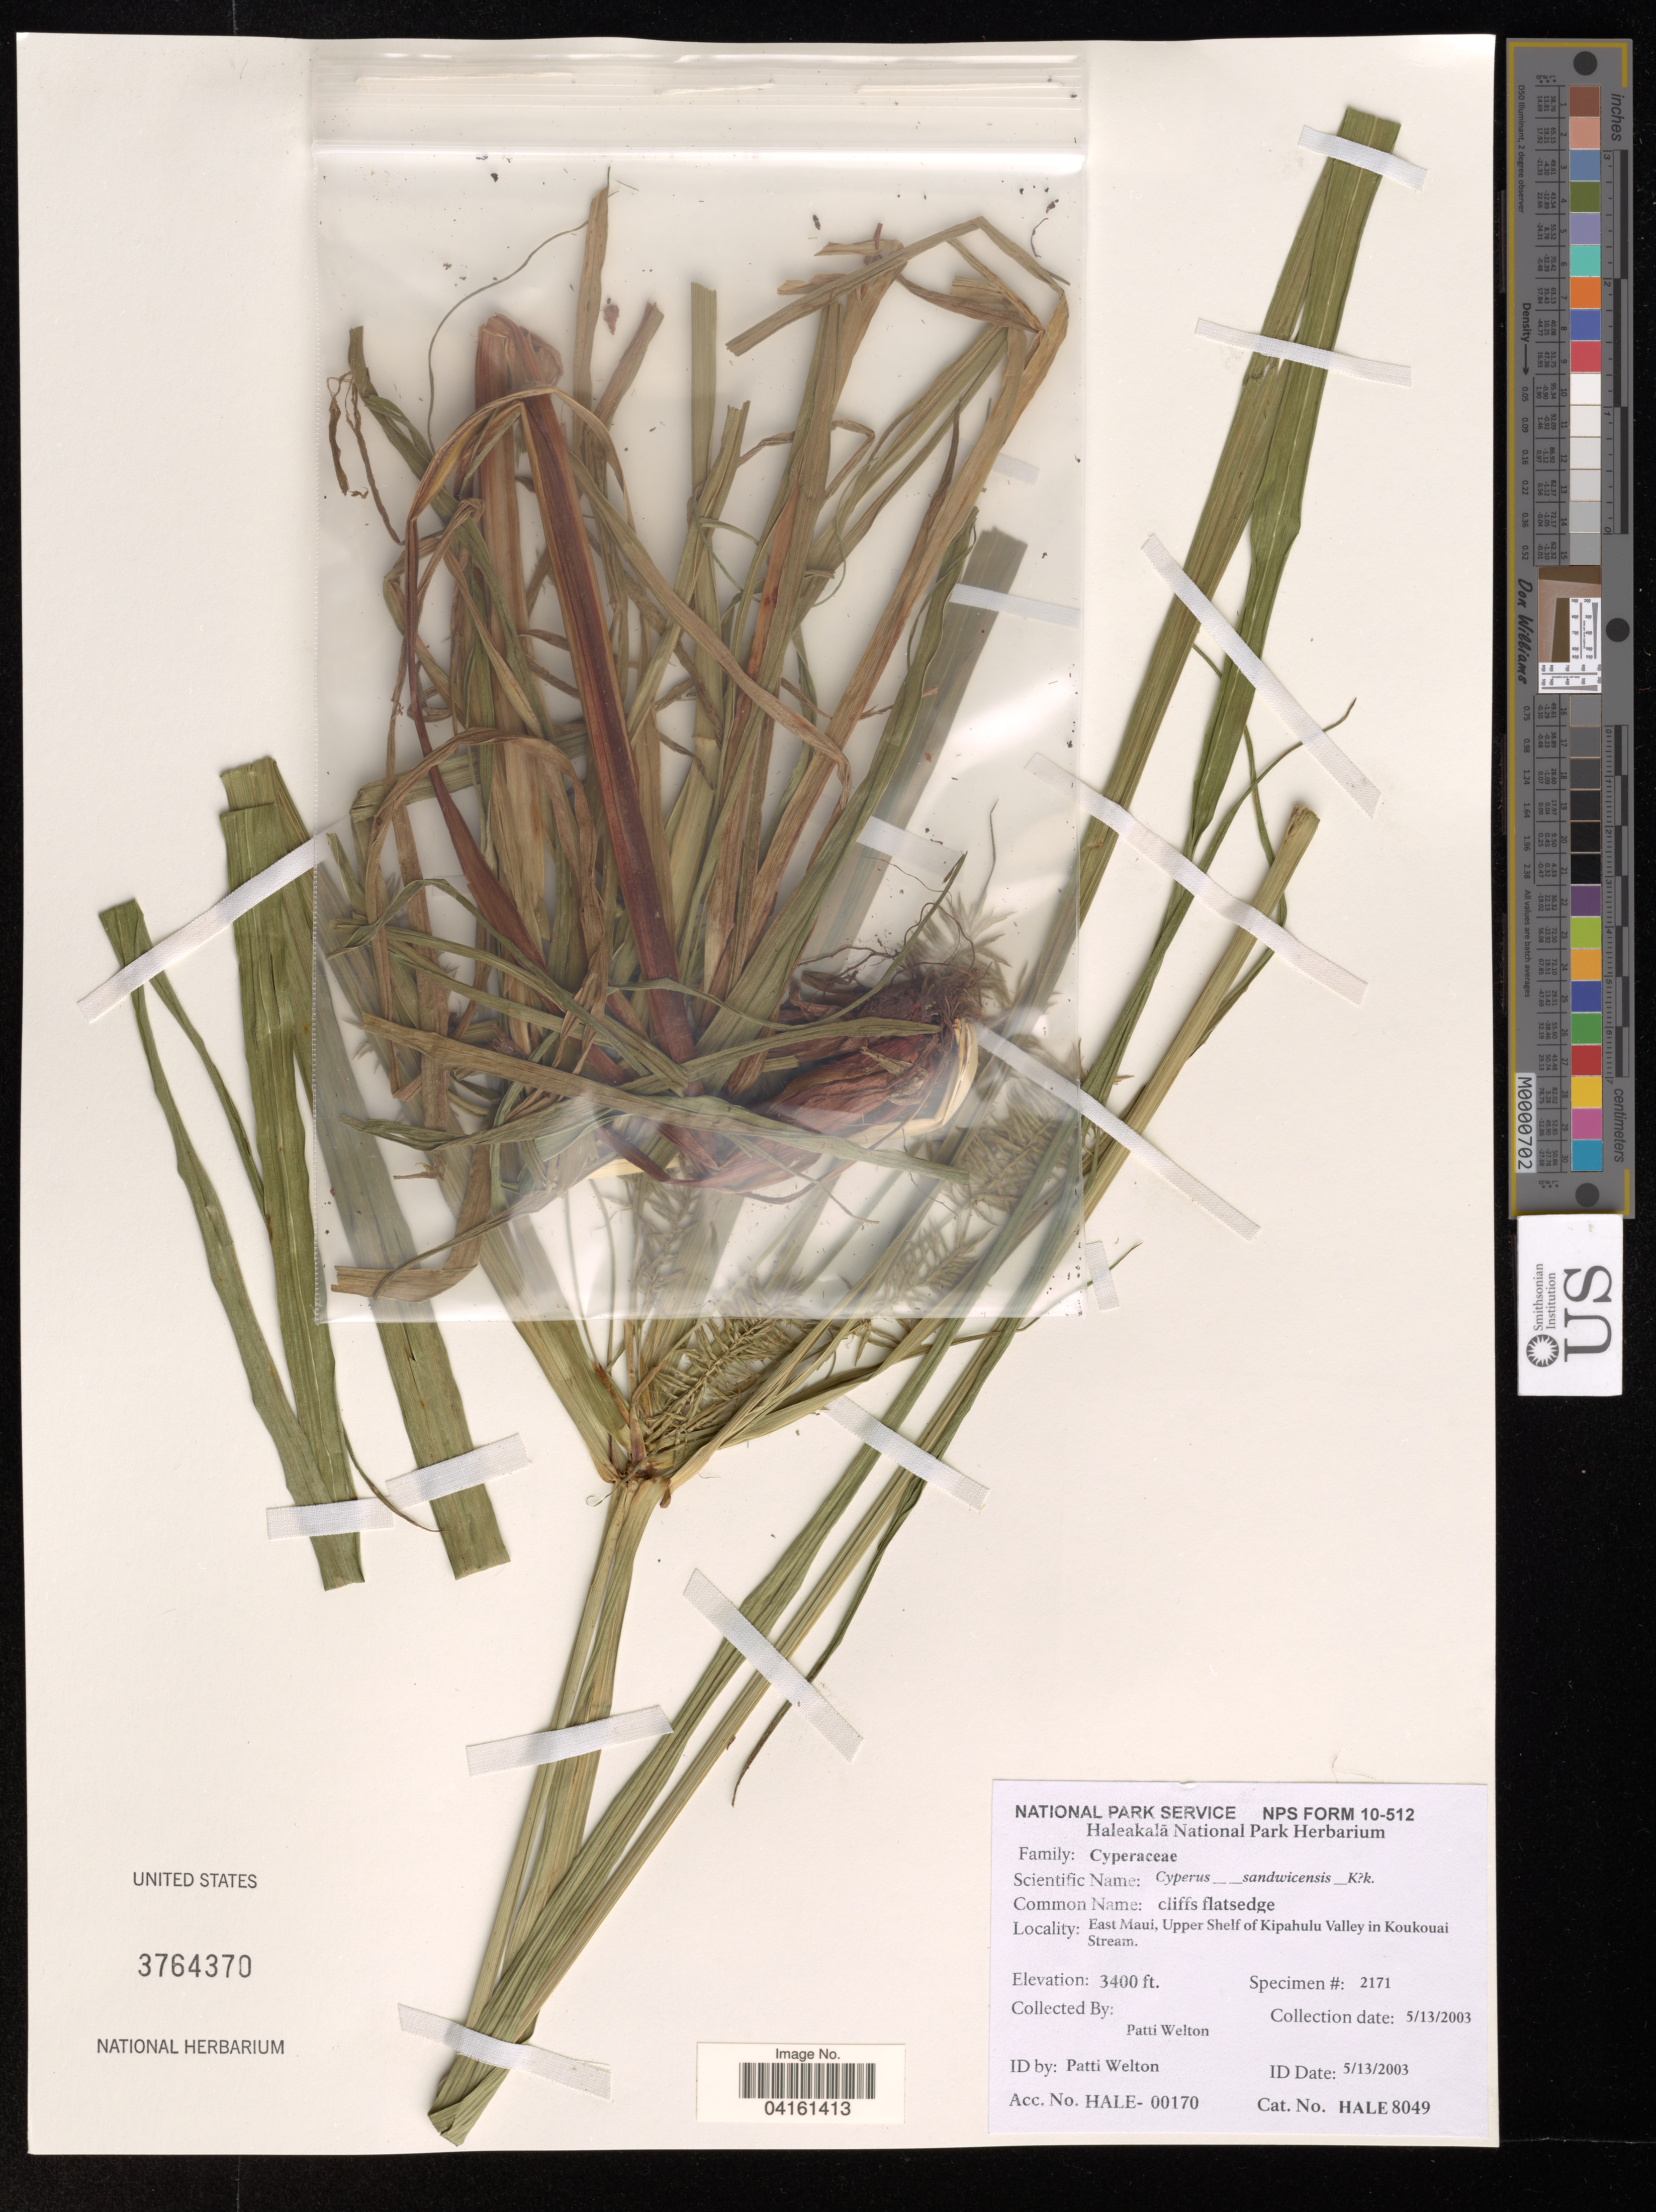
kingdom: Plantae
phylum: Tracheophyta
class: Liliopsida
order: Poales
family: Cyperaceae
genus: Cyperus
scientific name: Cyperus sandwicensis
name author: Kük.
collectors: P. Welton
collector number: HALE8049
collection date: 2003-05-13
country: United States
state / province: Hawaii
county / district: Maui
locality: East Maui, Upper Shelf of Kipahulu Valley in Koukouai Stream.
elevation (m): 1036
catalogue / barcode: US 3764370